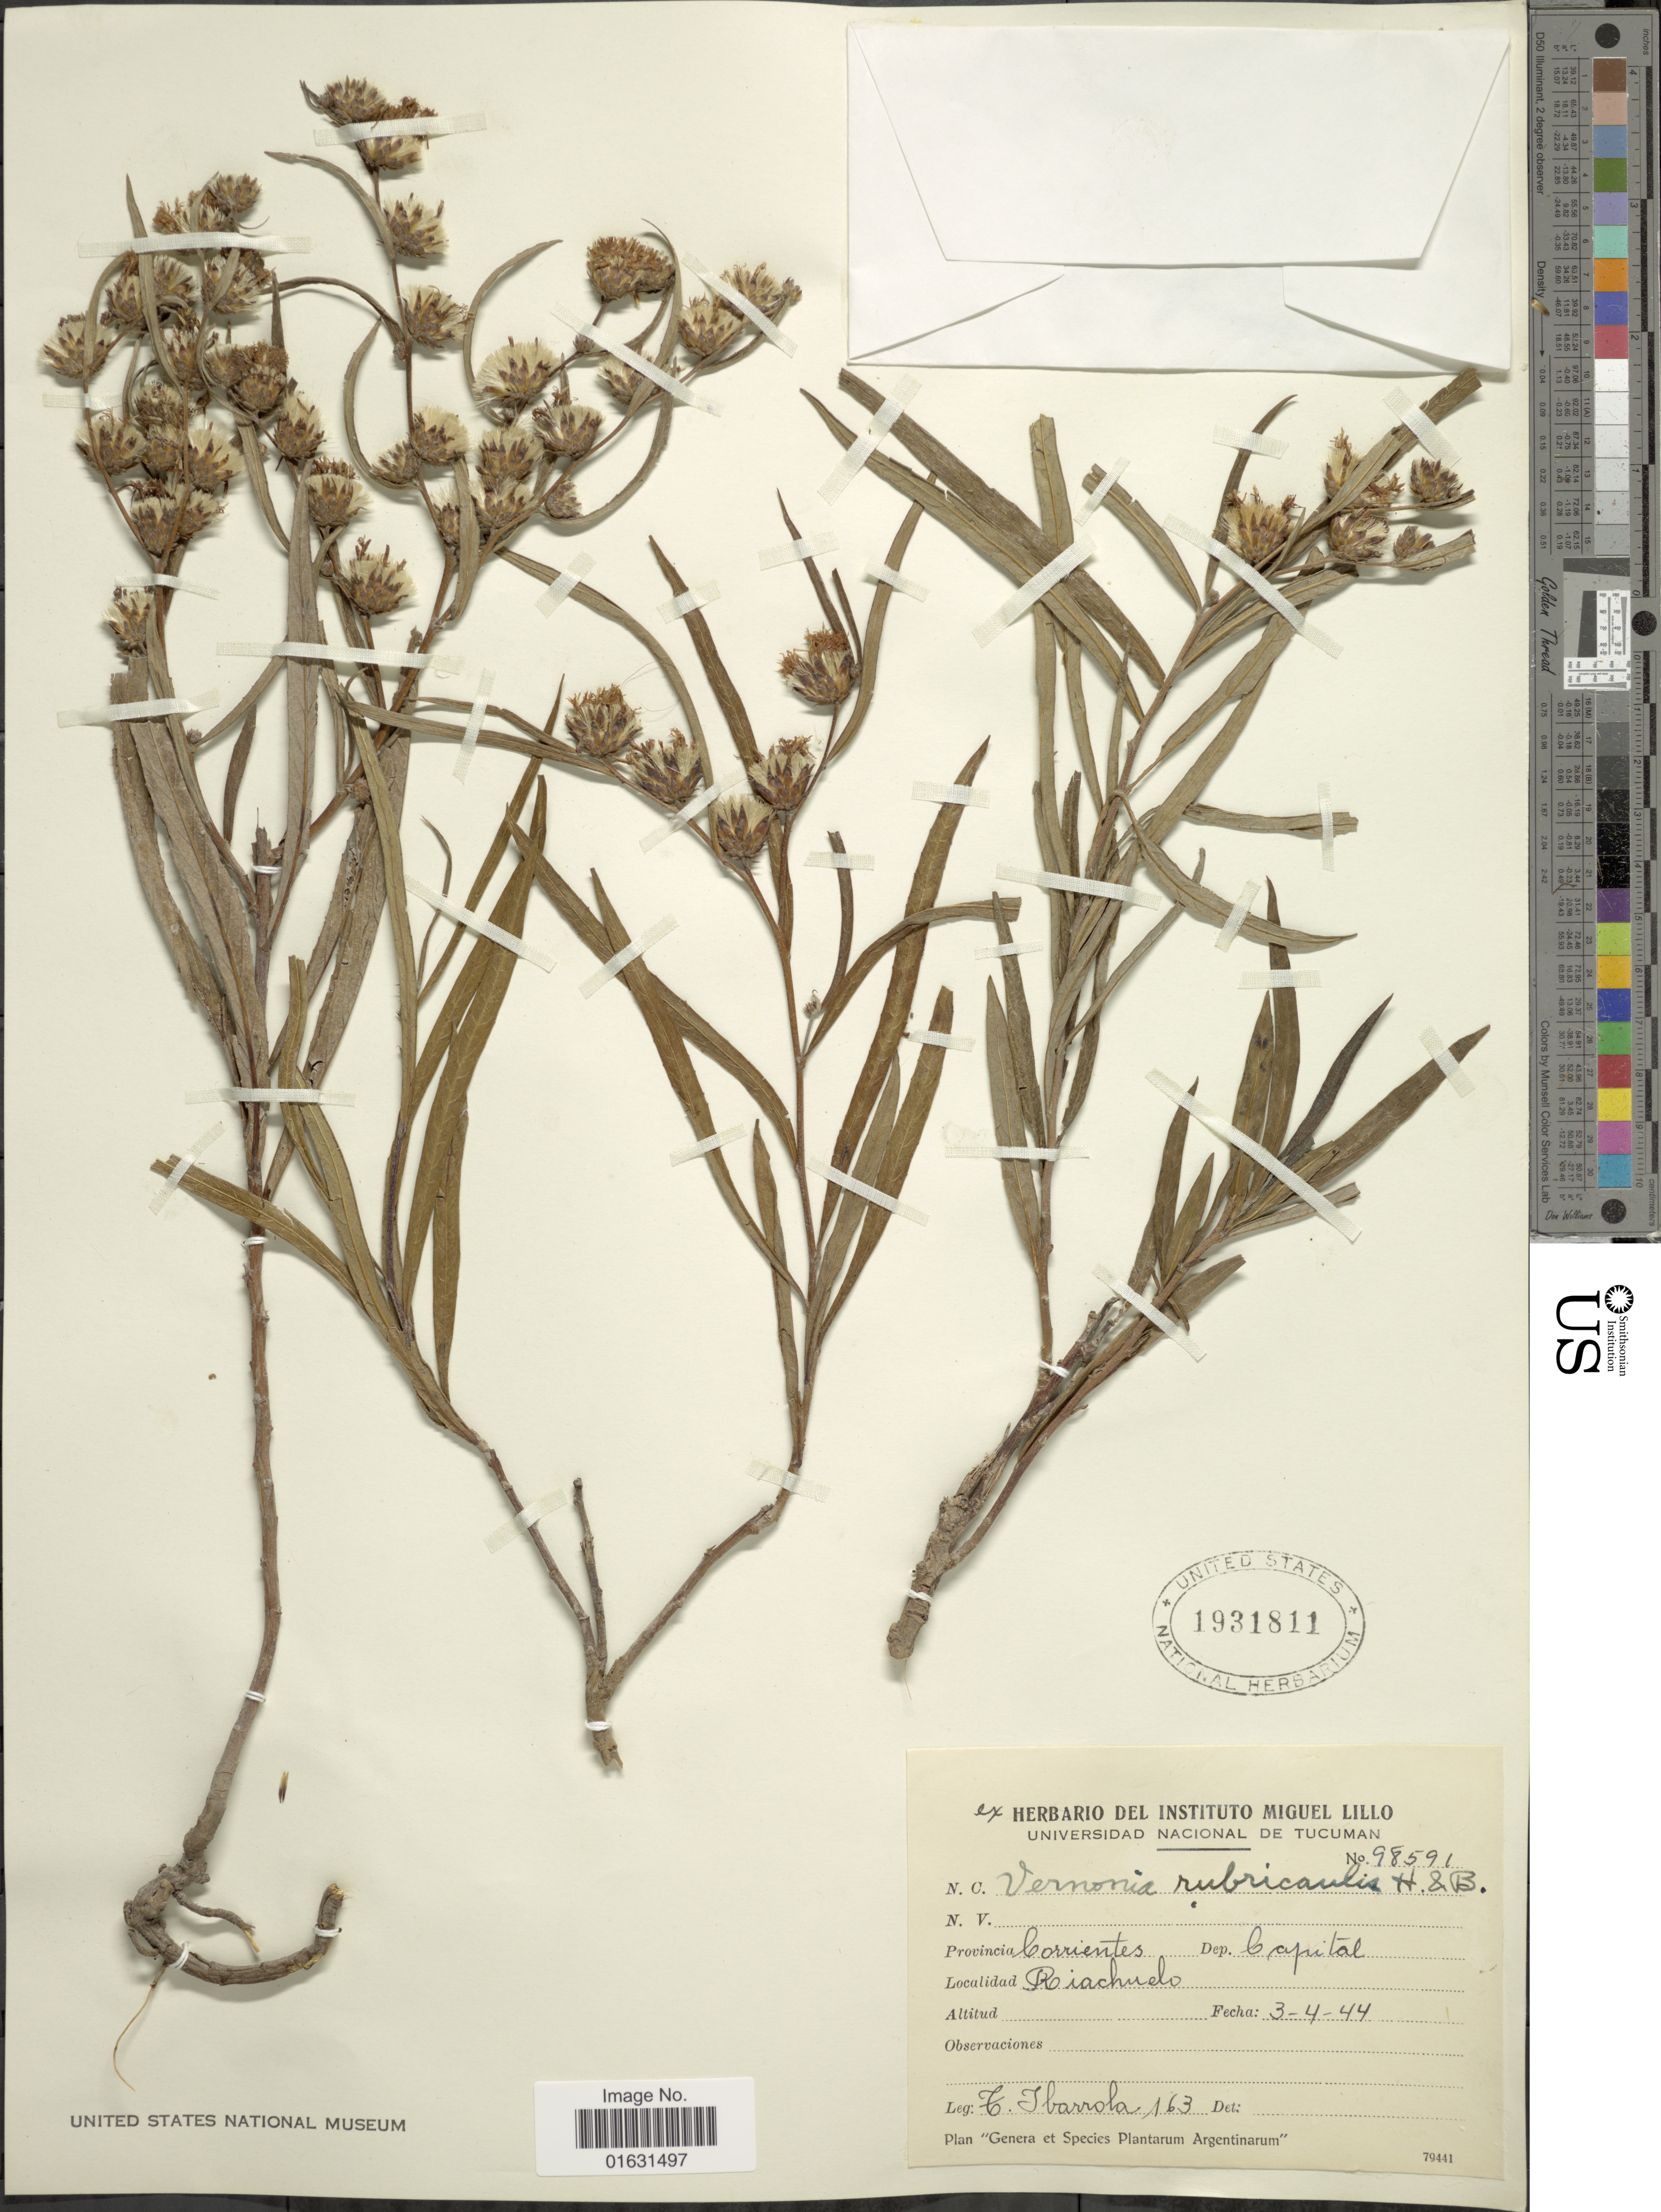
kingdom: Plantae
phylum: Tracheophyta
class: Magnoliopsida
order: Asterales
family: Asteraceae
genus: Lessingianthus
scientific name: Lessingianthus rubricaulis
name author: (Humb. & Bonpl.) H. Rob.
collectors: C. Ibarrola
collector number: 163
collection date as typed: Transcribed d/m/y: 2/4/44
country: Argentina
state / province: Corrientes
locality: Capital, Riachuelo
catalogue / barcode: US 1931811